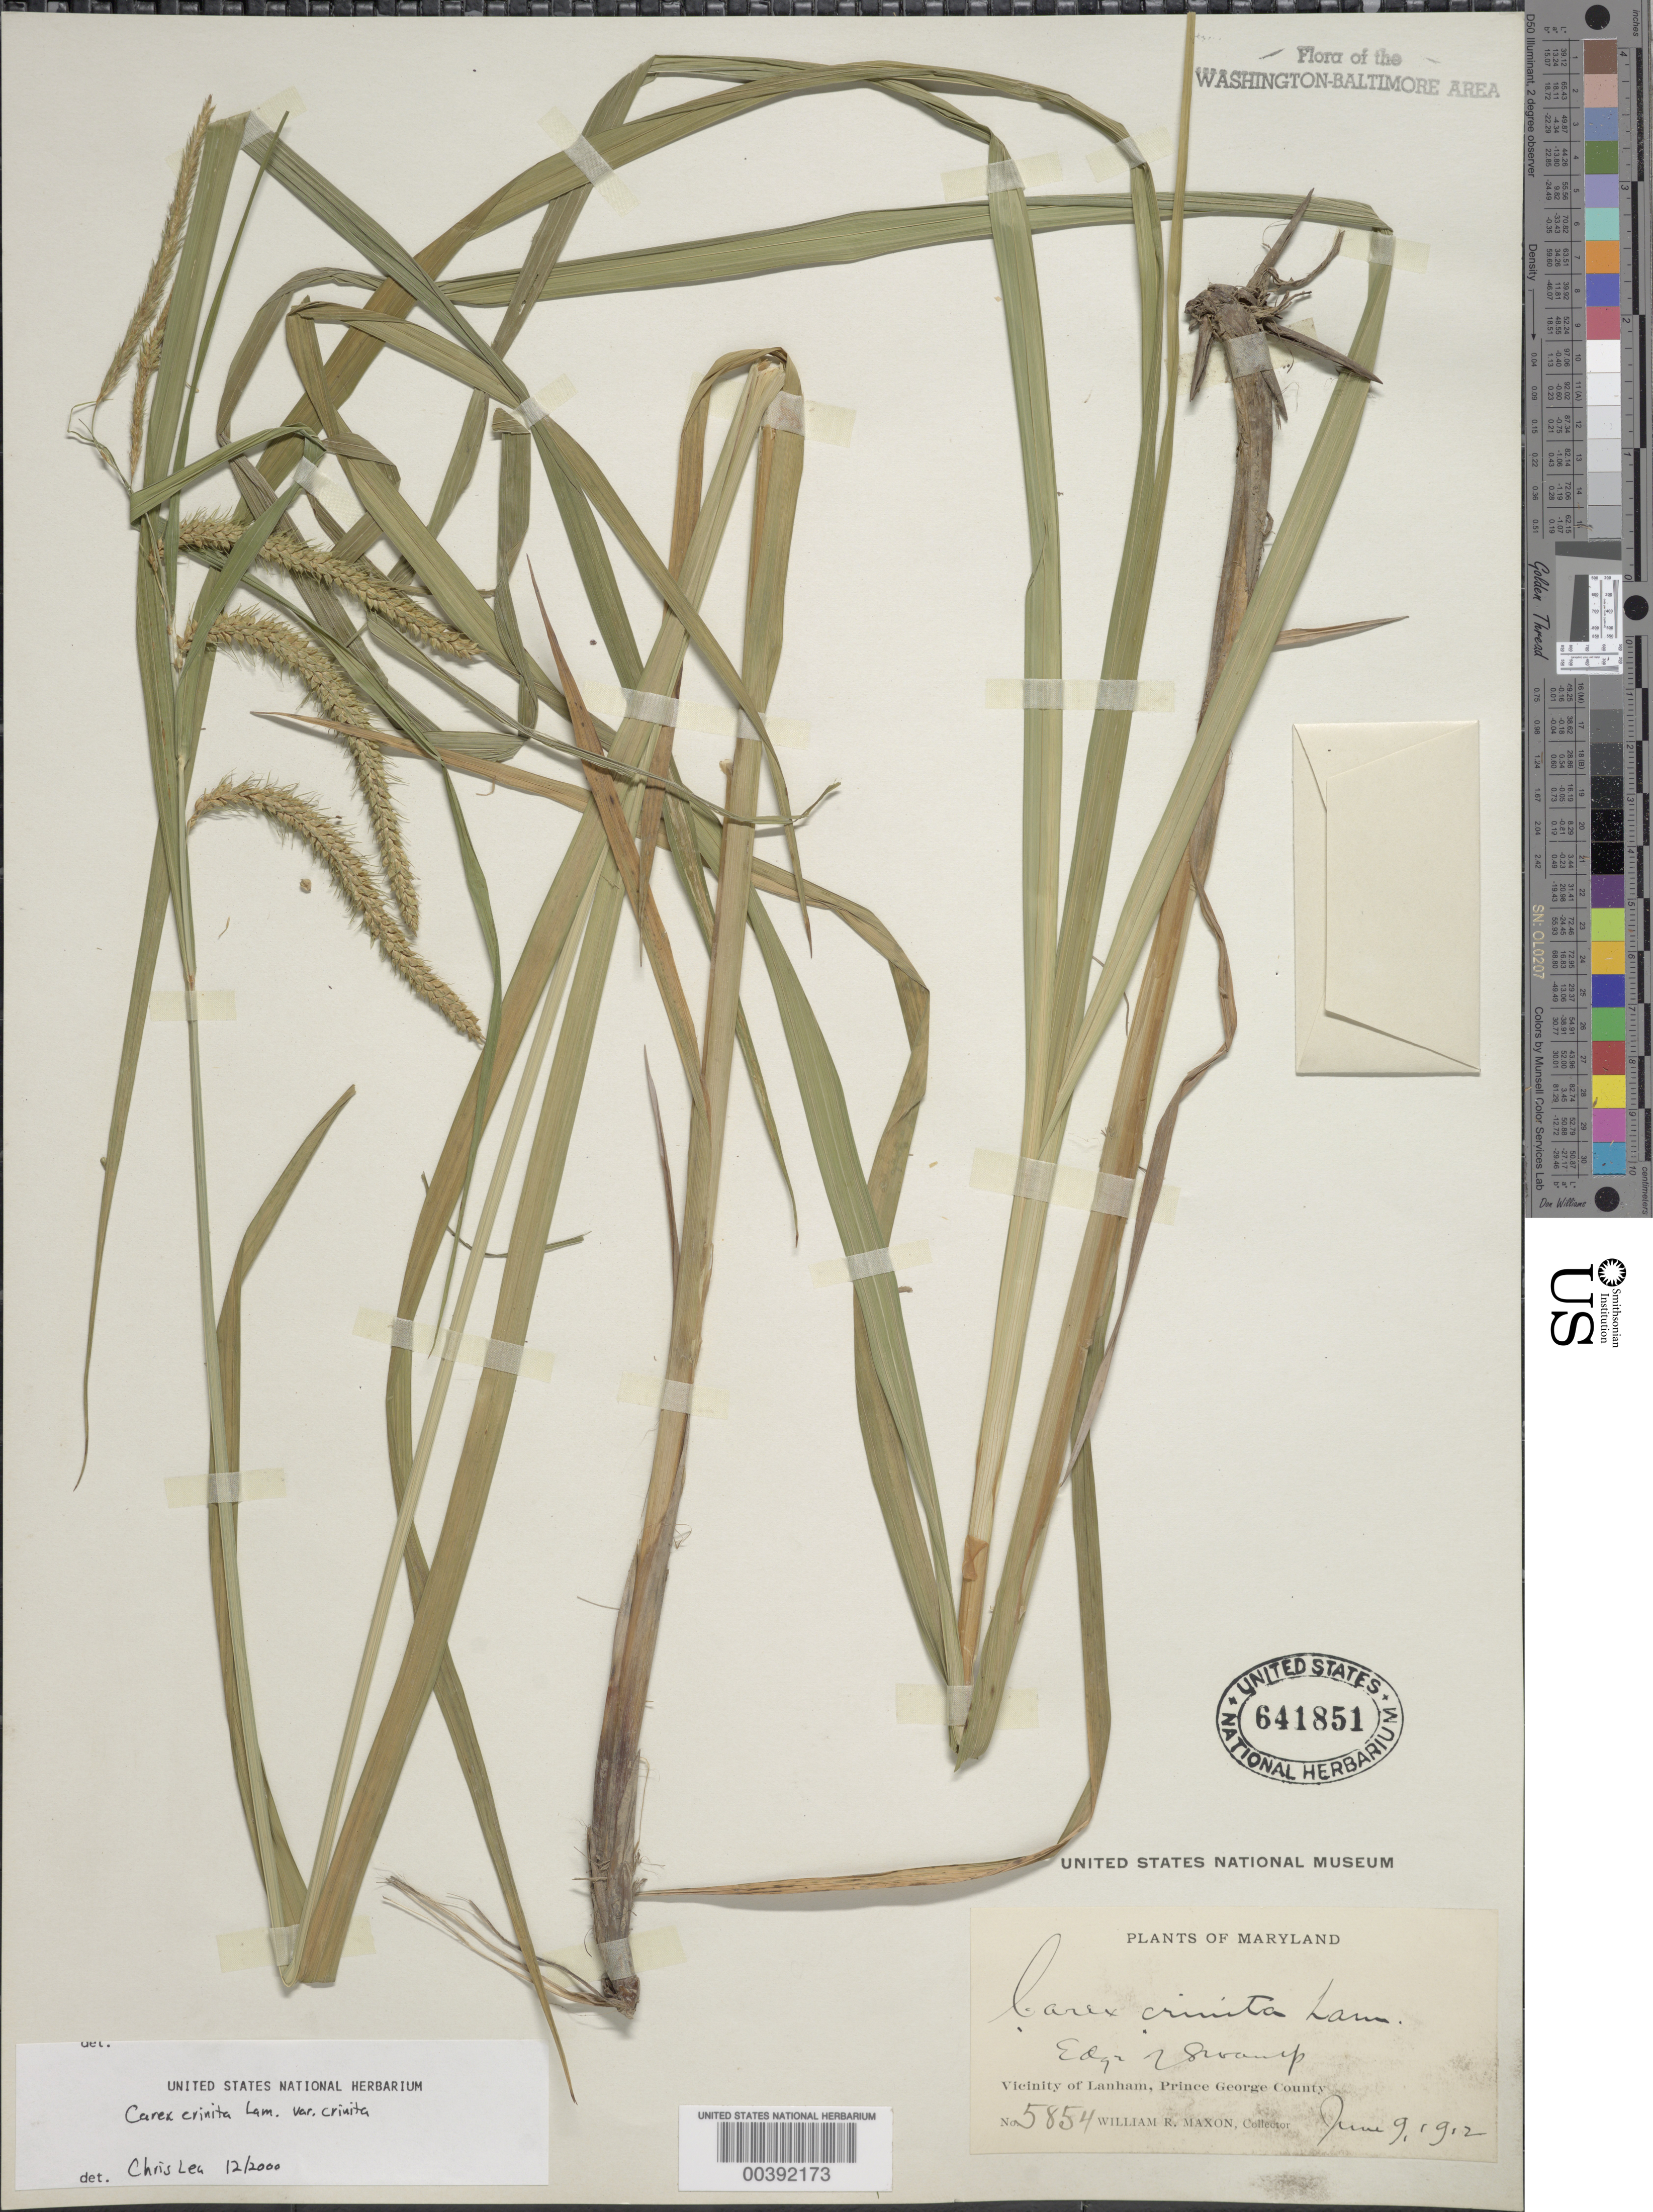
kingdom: Plantae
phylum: Tracheophyta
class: Liliopsida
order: Poales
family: Cyperaceae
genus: Carex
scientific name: Carex crinita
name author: Lam.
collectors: W. R. Maxon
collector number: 5854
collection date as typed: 09 Jun 1912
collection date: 1912-06-09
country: United States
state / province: Maryland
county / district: Prince George's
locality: Lanham vicinity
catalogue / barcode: US 641851